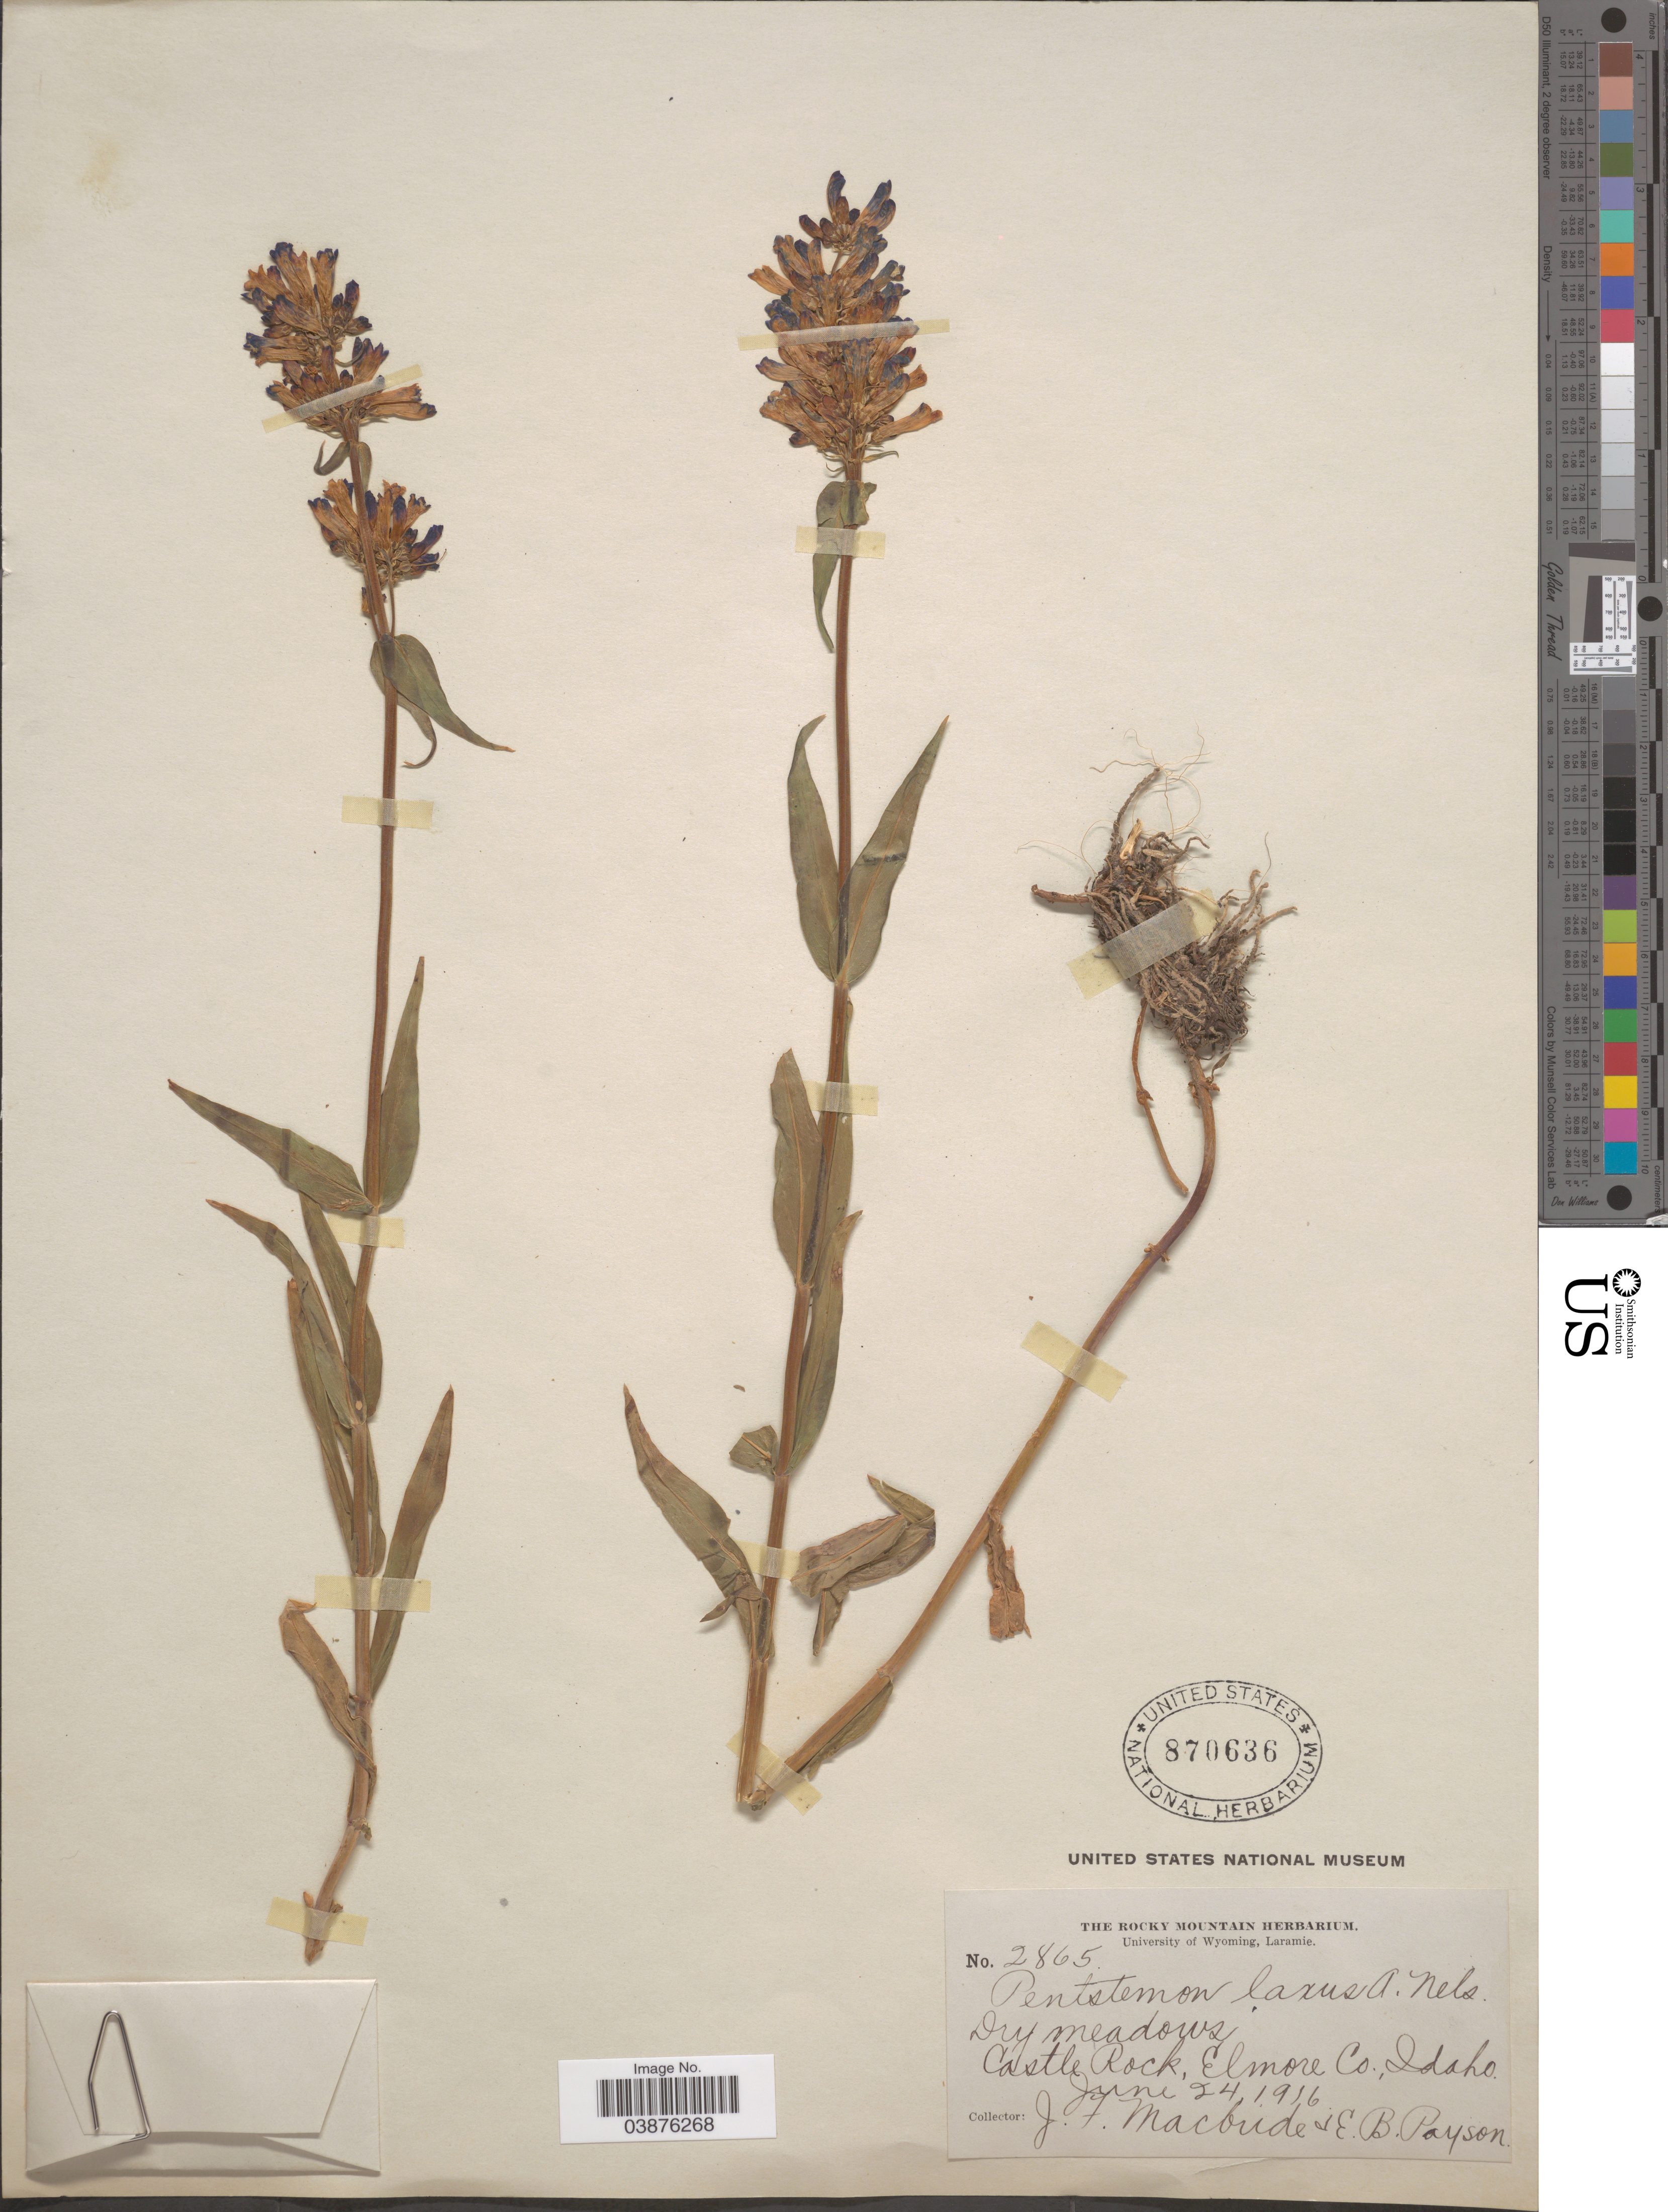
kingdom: Plantae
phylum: Tracheophyta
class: Magnoliopsida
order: Lamiales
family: Plantaginaceae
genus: Penstemon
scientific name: Penstemon laxus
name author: A. Nelson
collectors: J. F. Macbride & E. B. Payson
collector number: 2865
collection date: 1916-06-24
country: United States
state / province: Idaho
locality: Castle Rock, Elmore Co.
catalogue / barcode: US 870636